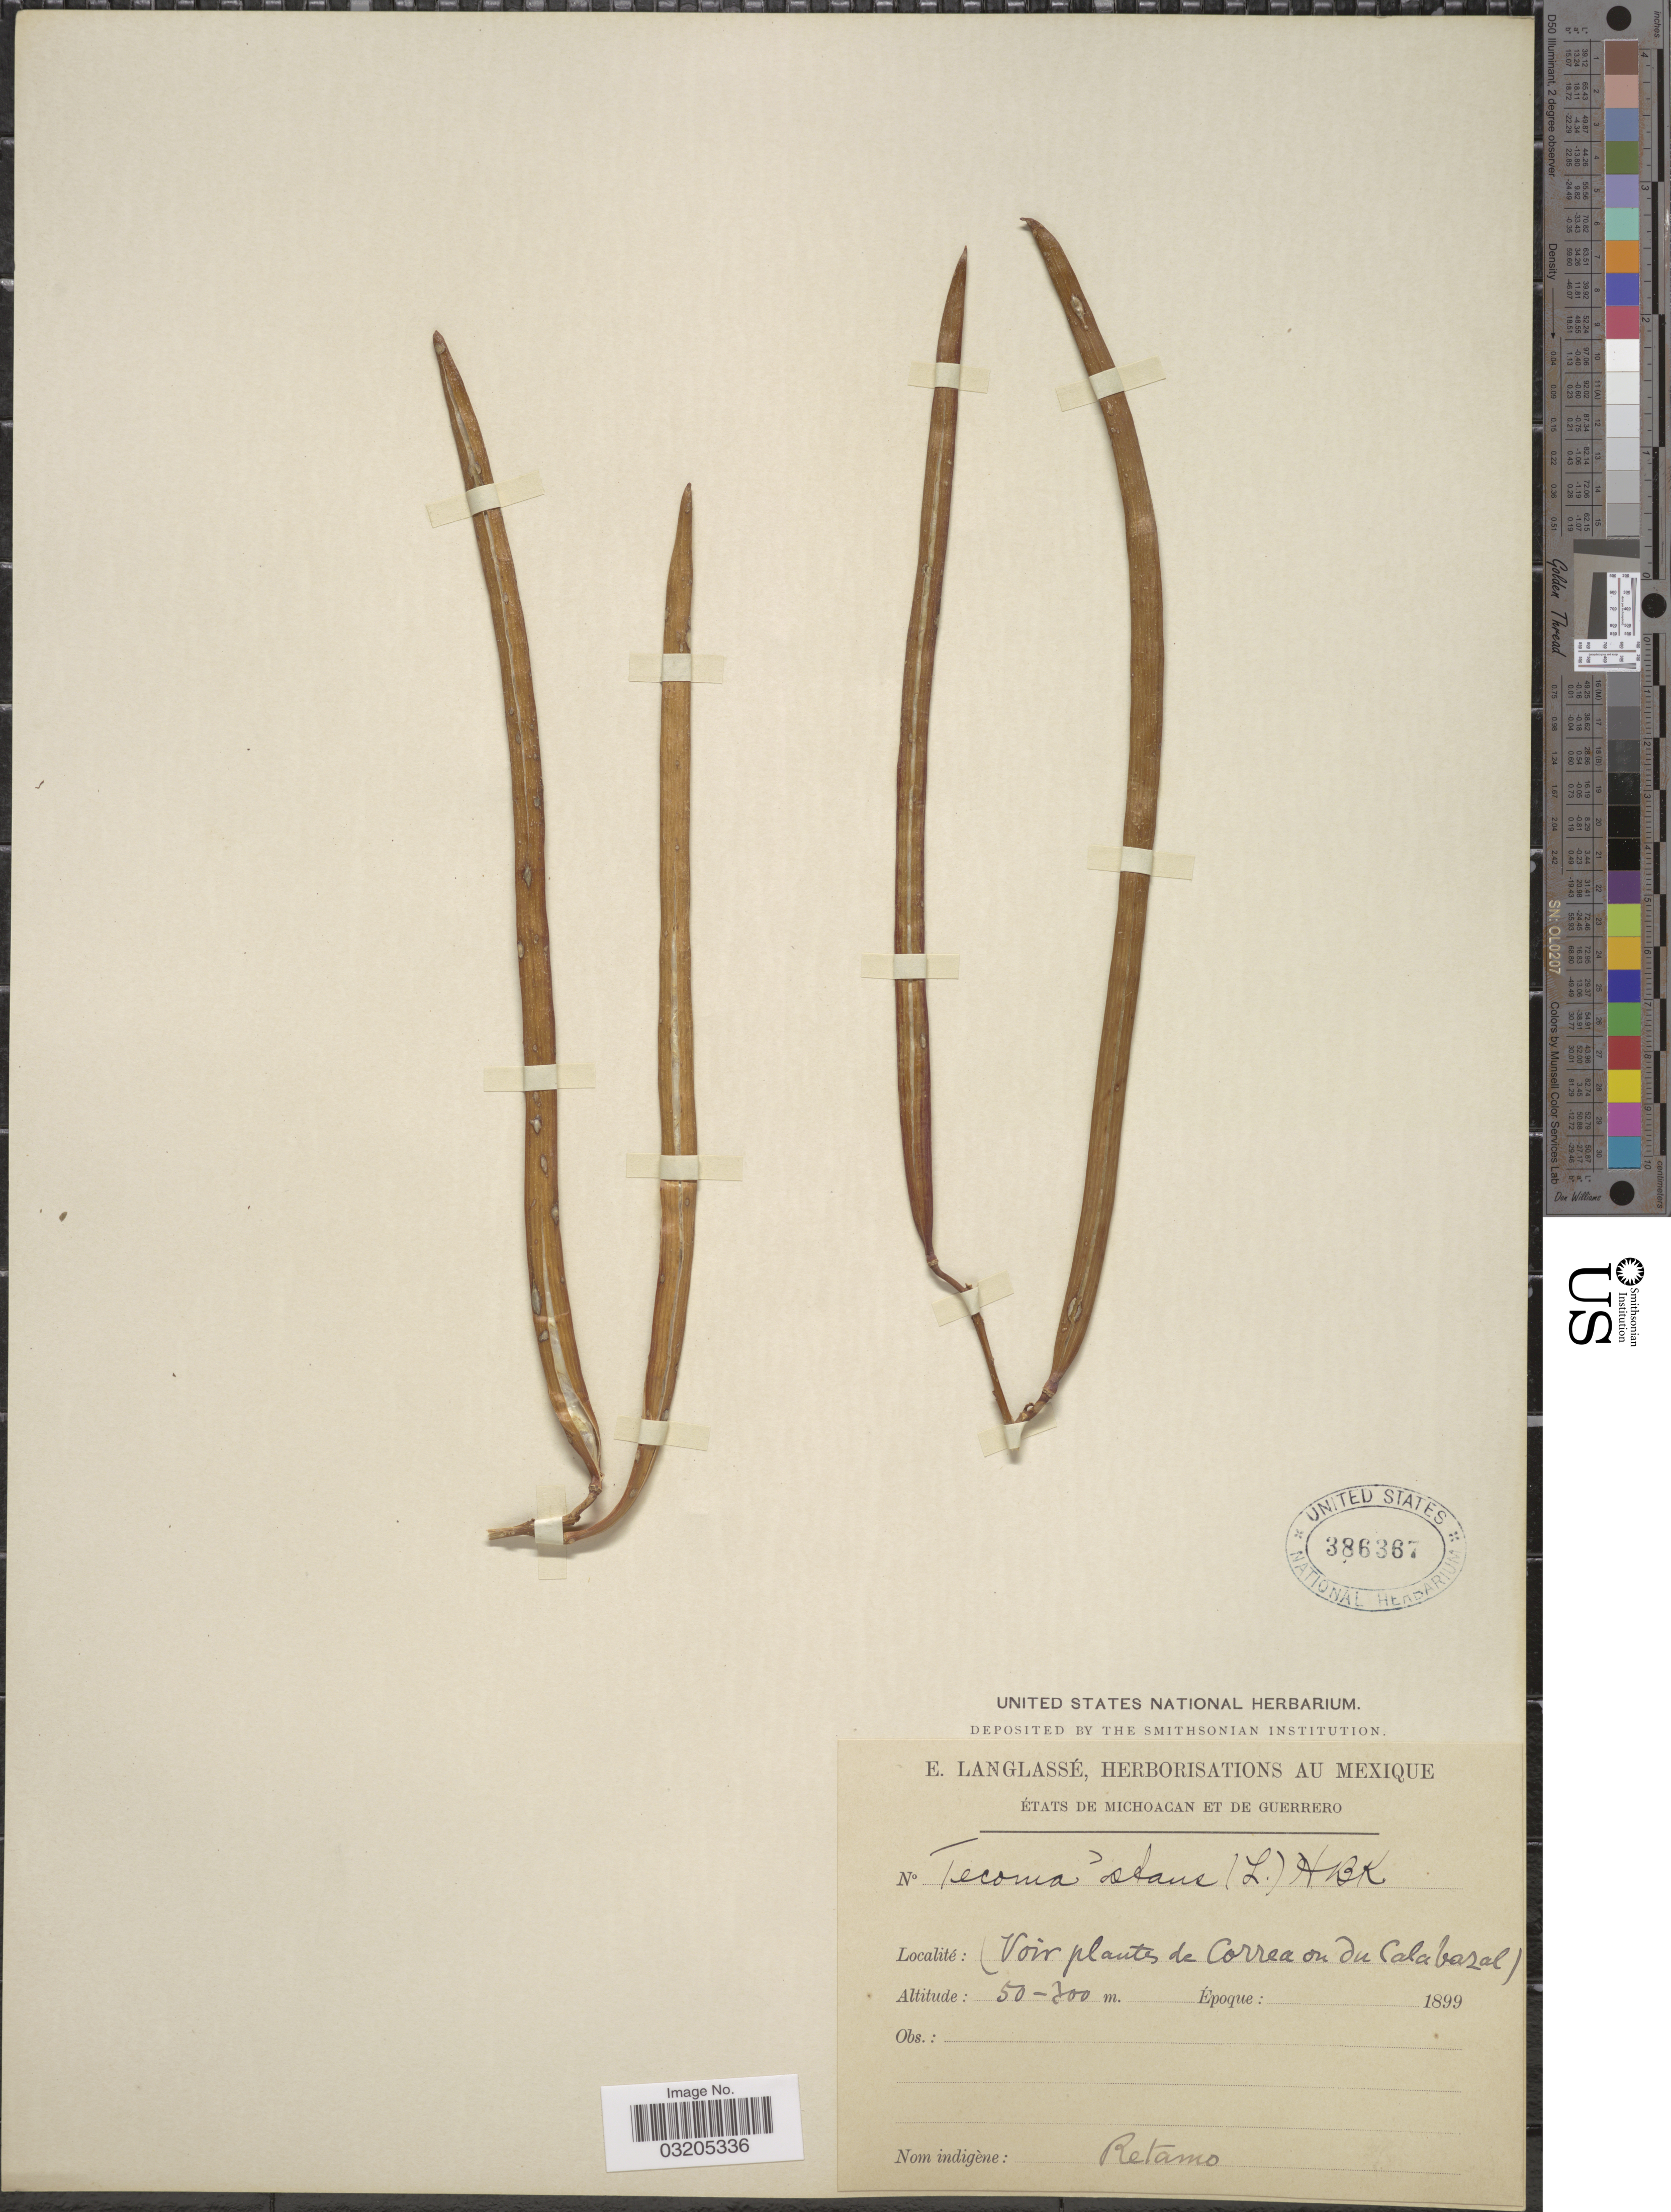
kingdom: Plantae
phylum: Tracheophyta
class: Magnoliopsida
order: Lamiales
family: Bignoniaceae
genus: Tecoma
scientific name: Tecoma stans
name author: (L.) Juss. ex Kunth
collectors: E. Langlassé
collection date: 1899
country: Mexico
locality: États de Michoacan et de Guerrero. Voir plants de Correa on du Calabazal.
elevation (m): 50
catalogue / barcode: US 386367